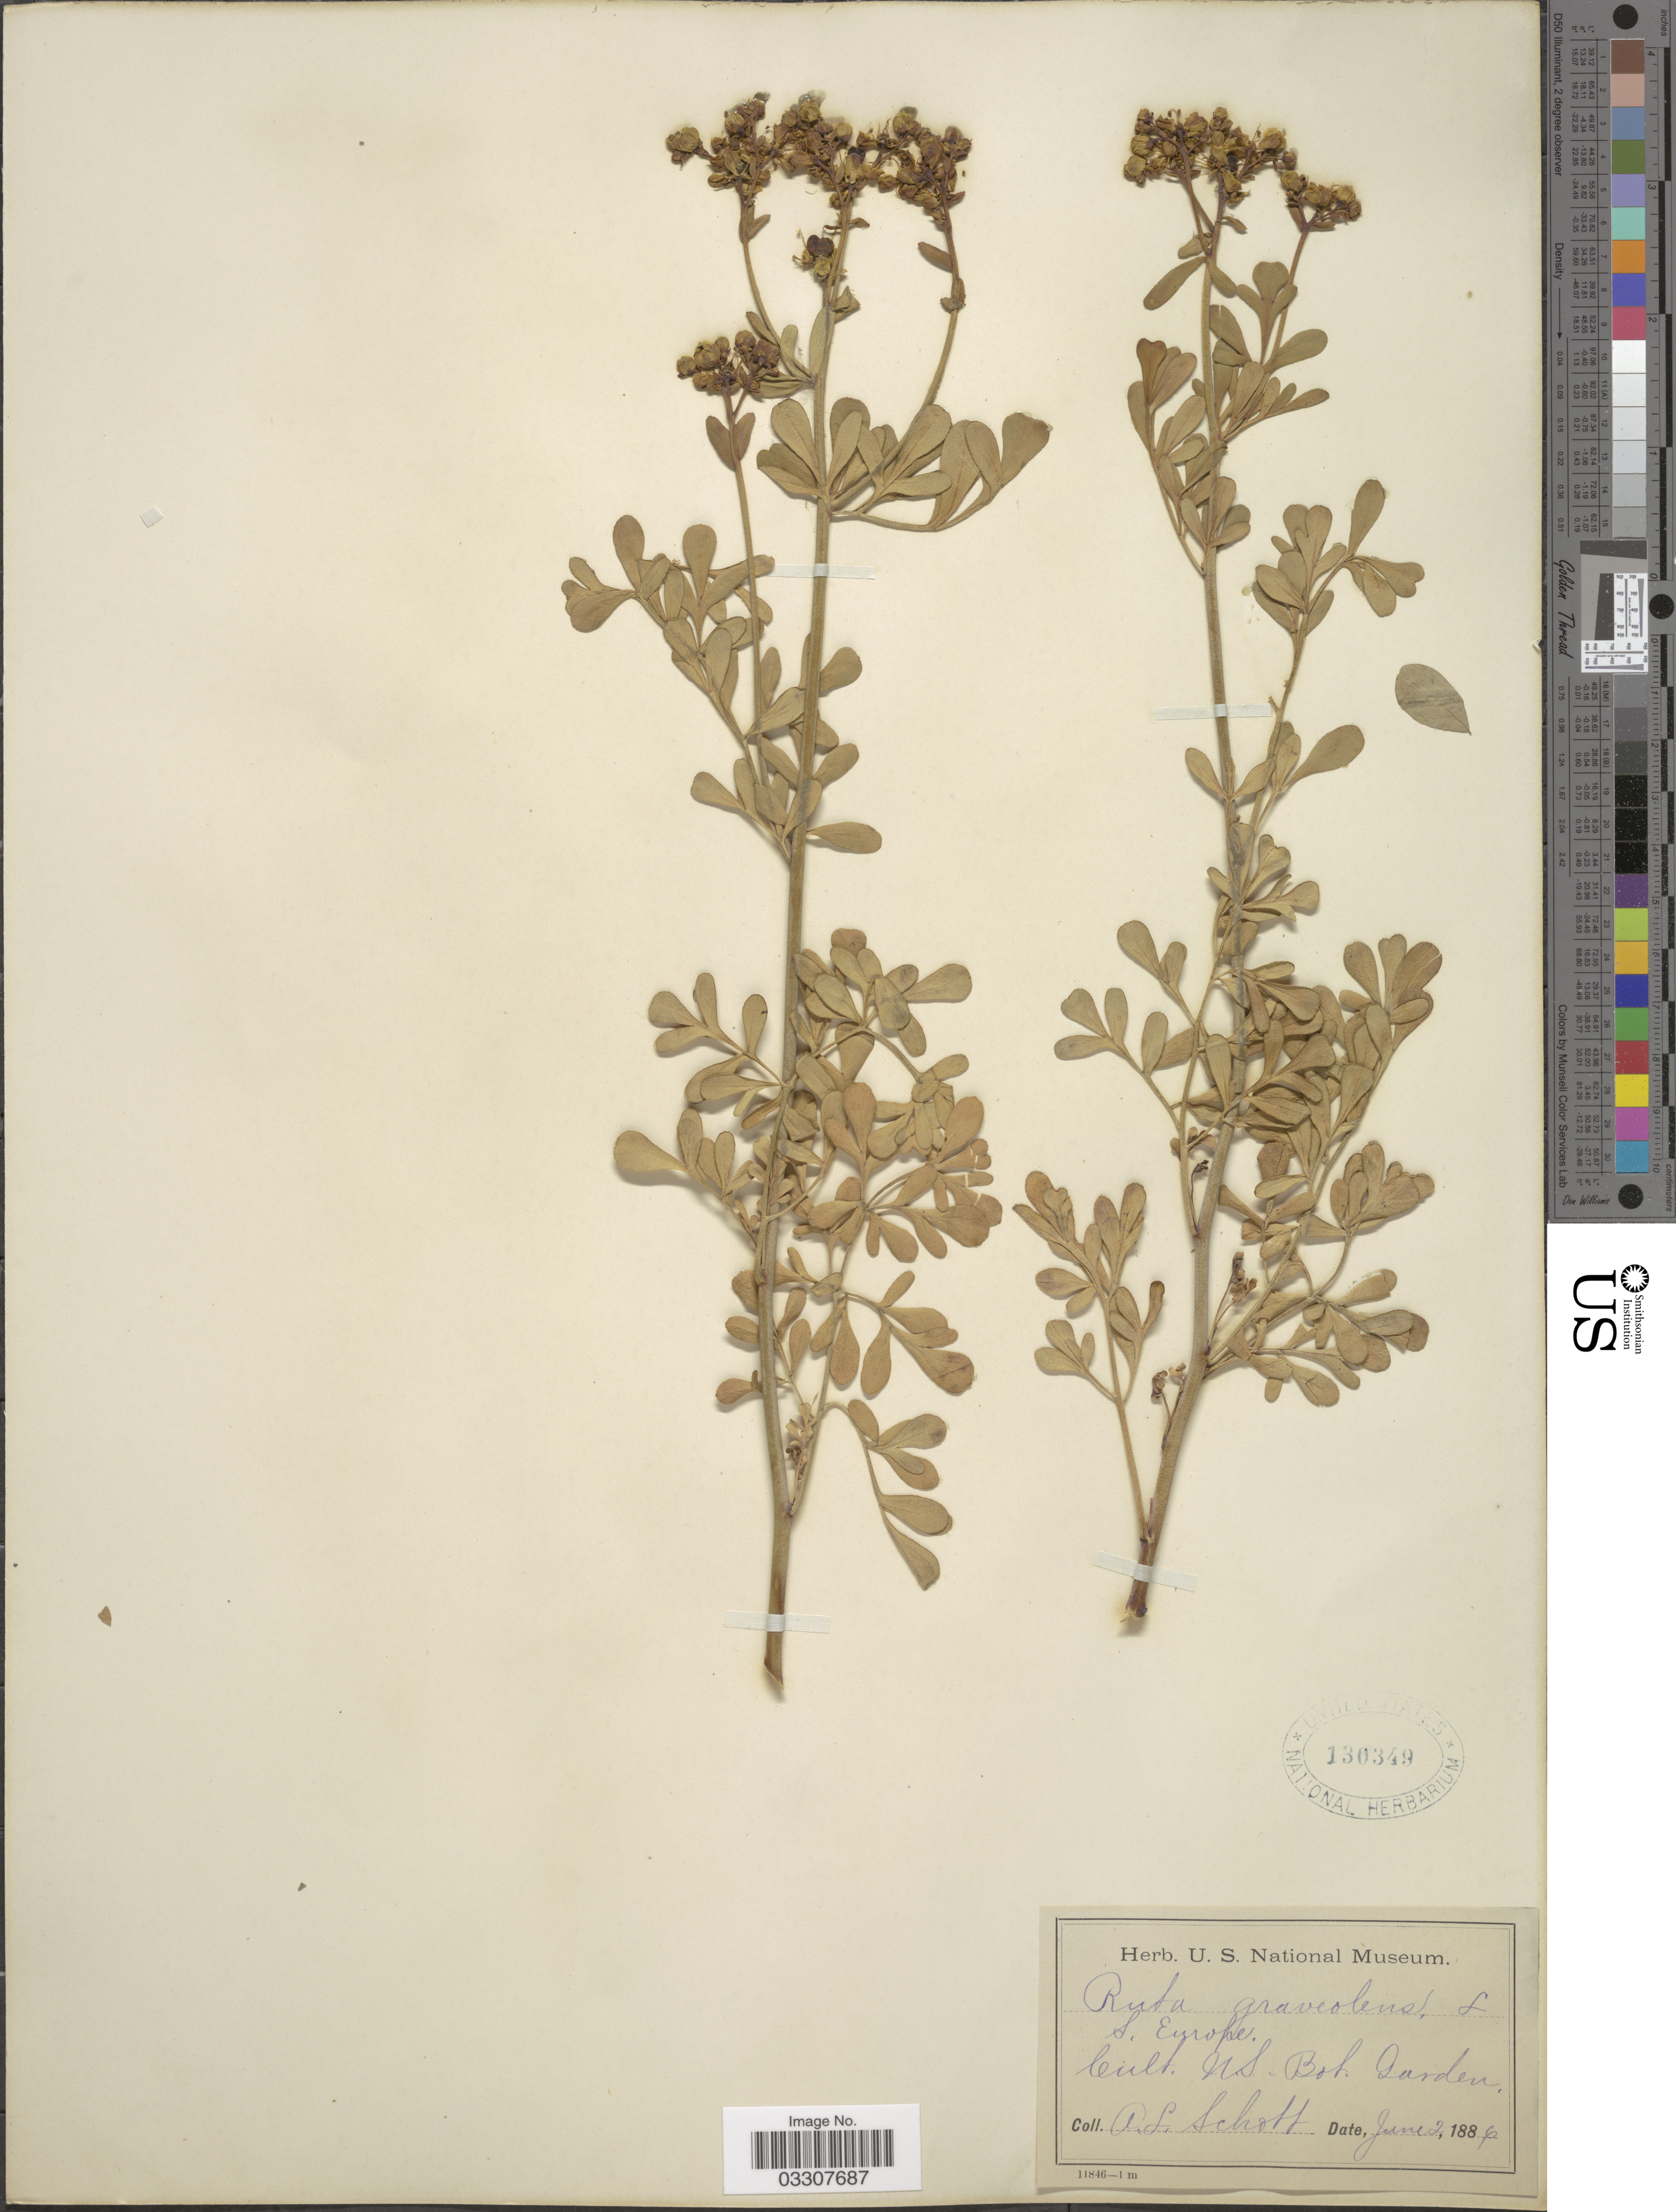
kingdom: Plantae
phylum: Tracheophyta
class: Magnoliopsida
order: Sapindales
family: Rutaceae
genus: Ruta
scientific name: Ruta graveolens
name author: L.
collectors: A. L. Schott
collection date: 1886-06-02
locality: S. Europe [unsure placement] Cult. U.S. Bot. Garden.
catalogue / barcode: US 130349